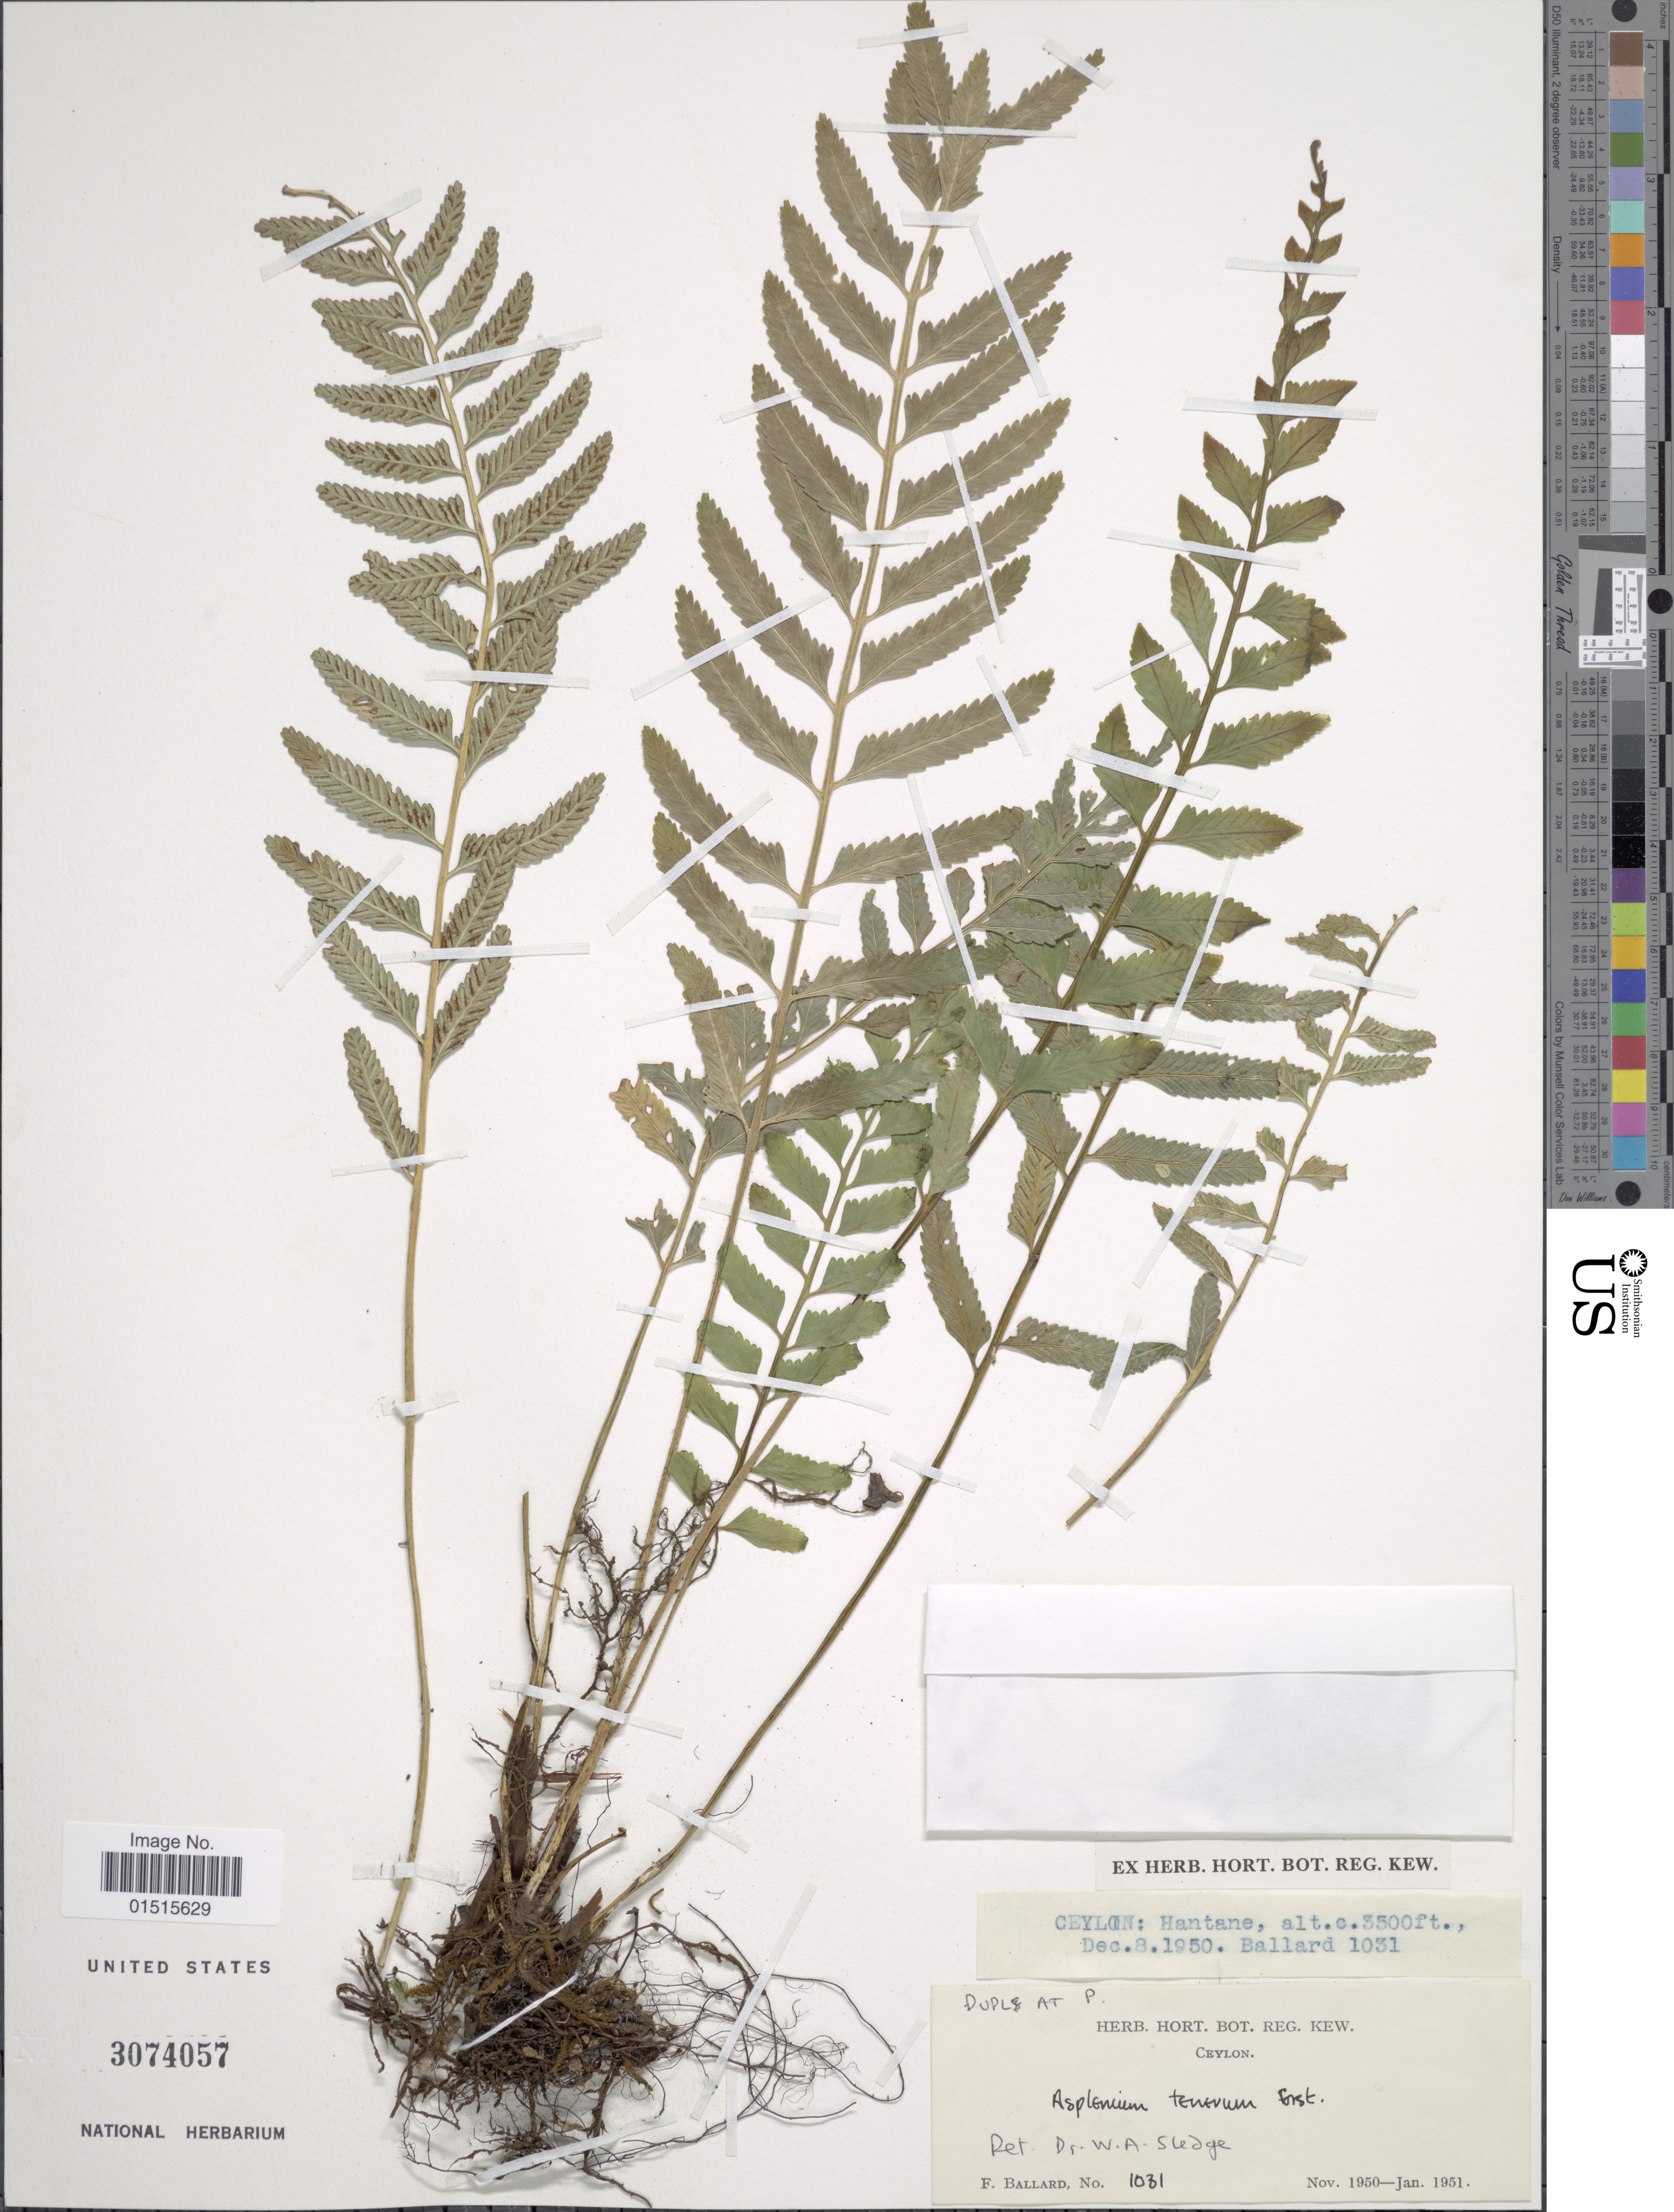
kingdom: Plantae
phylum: Tracheophyta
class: Polypodiopsida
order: Polypodiales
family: Aspleniaceae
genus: Asplenium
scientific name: Asplenium tenerum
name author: G. Forst.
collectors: F. Ballard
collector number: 1031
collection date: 1950-11/1951-01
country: Sri Lanka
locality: Ceylon, Hantane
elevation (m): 1067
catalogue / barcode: US 3074057